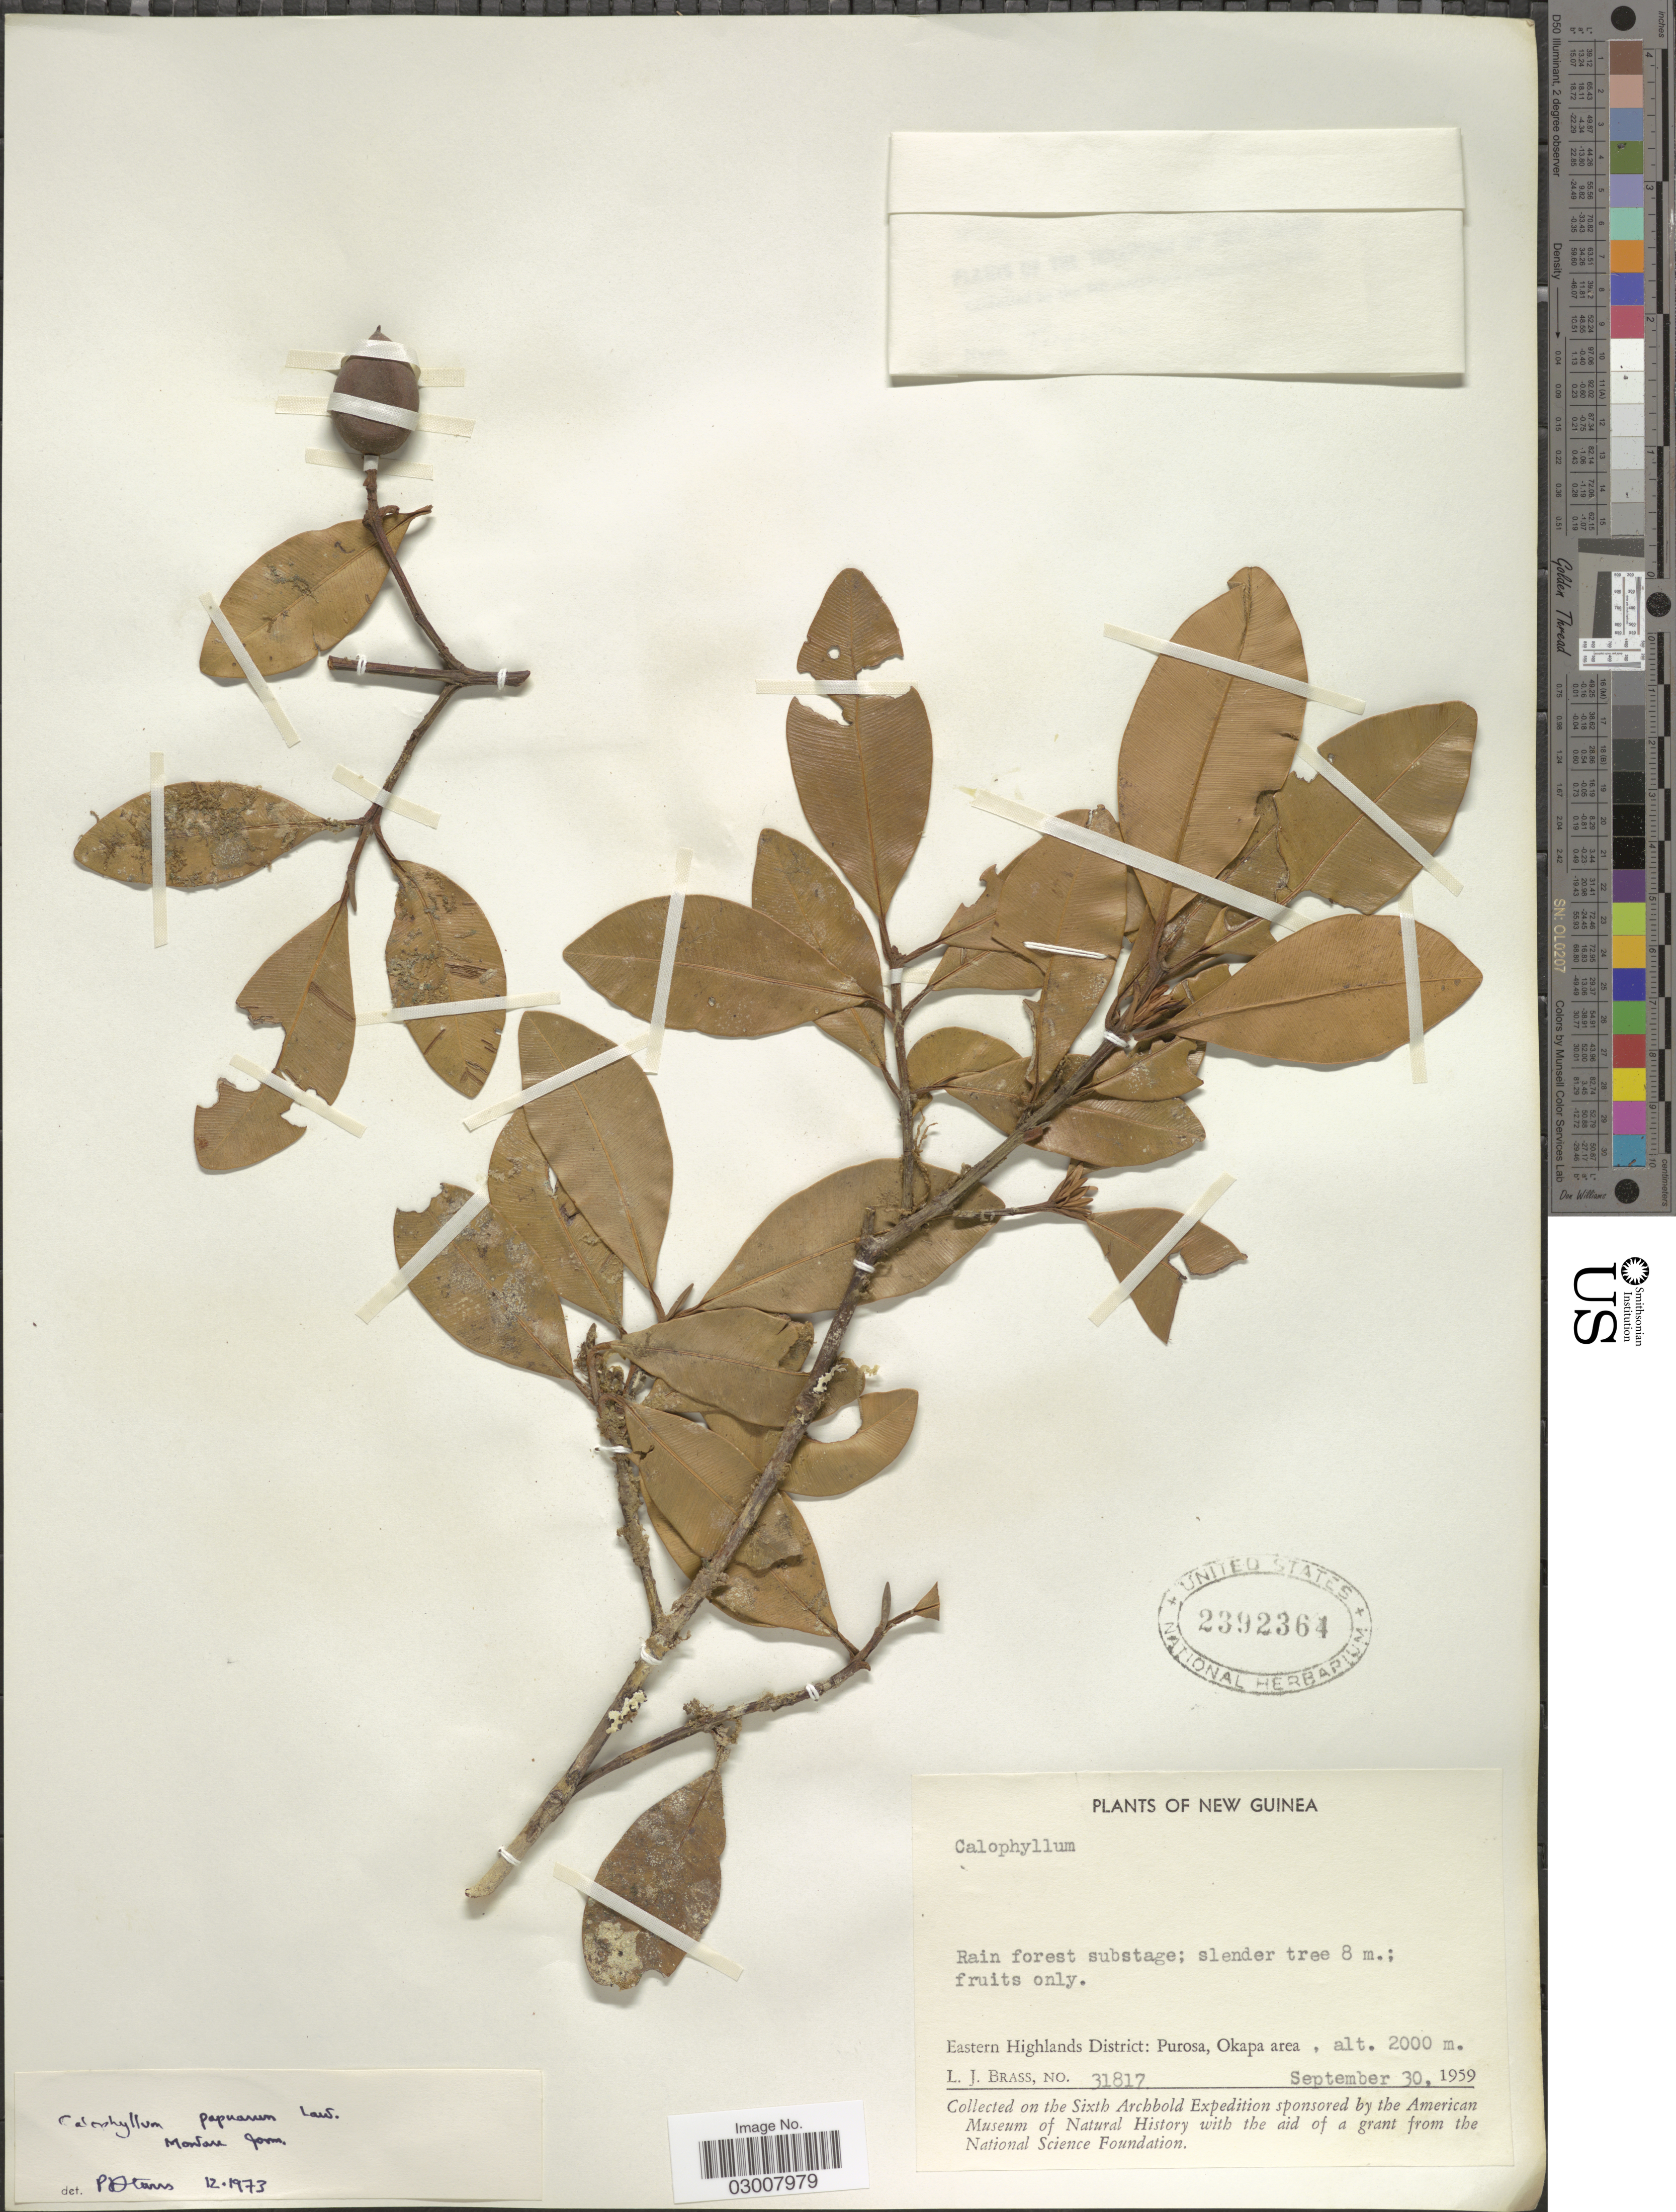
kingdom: Plantae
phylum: Tracheophyta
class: Magnoliopsida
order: Malpighiales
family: Calophyllaceae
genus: Calophyllum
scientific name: Calophyllum papuanum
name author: Lauterb.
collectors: L. J. Brass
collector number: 31817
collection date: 1959-09-30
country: Papua New Guinea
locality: New Guinea. Eastern Highlands District: Purosa, Okapa area.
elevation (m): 2000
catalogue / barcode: US 2392364